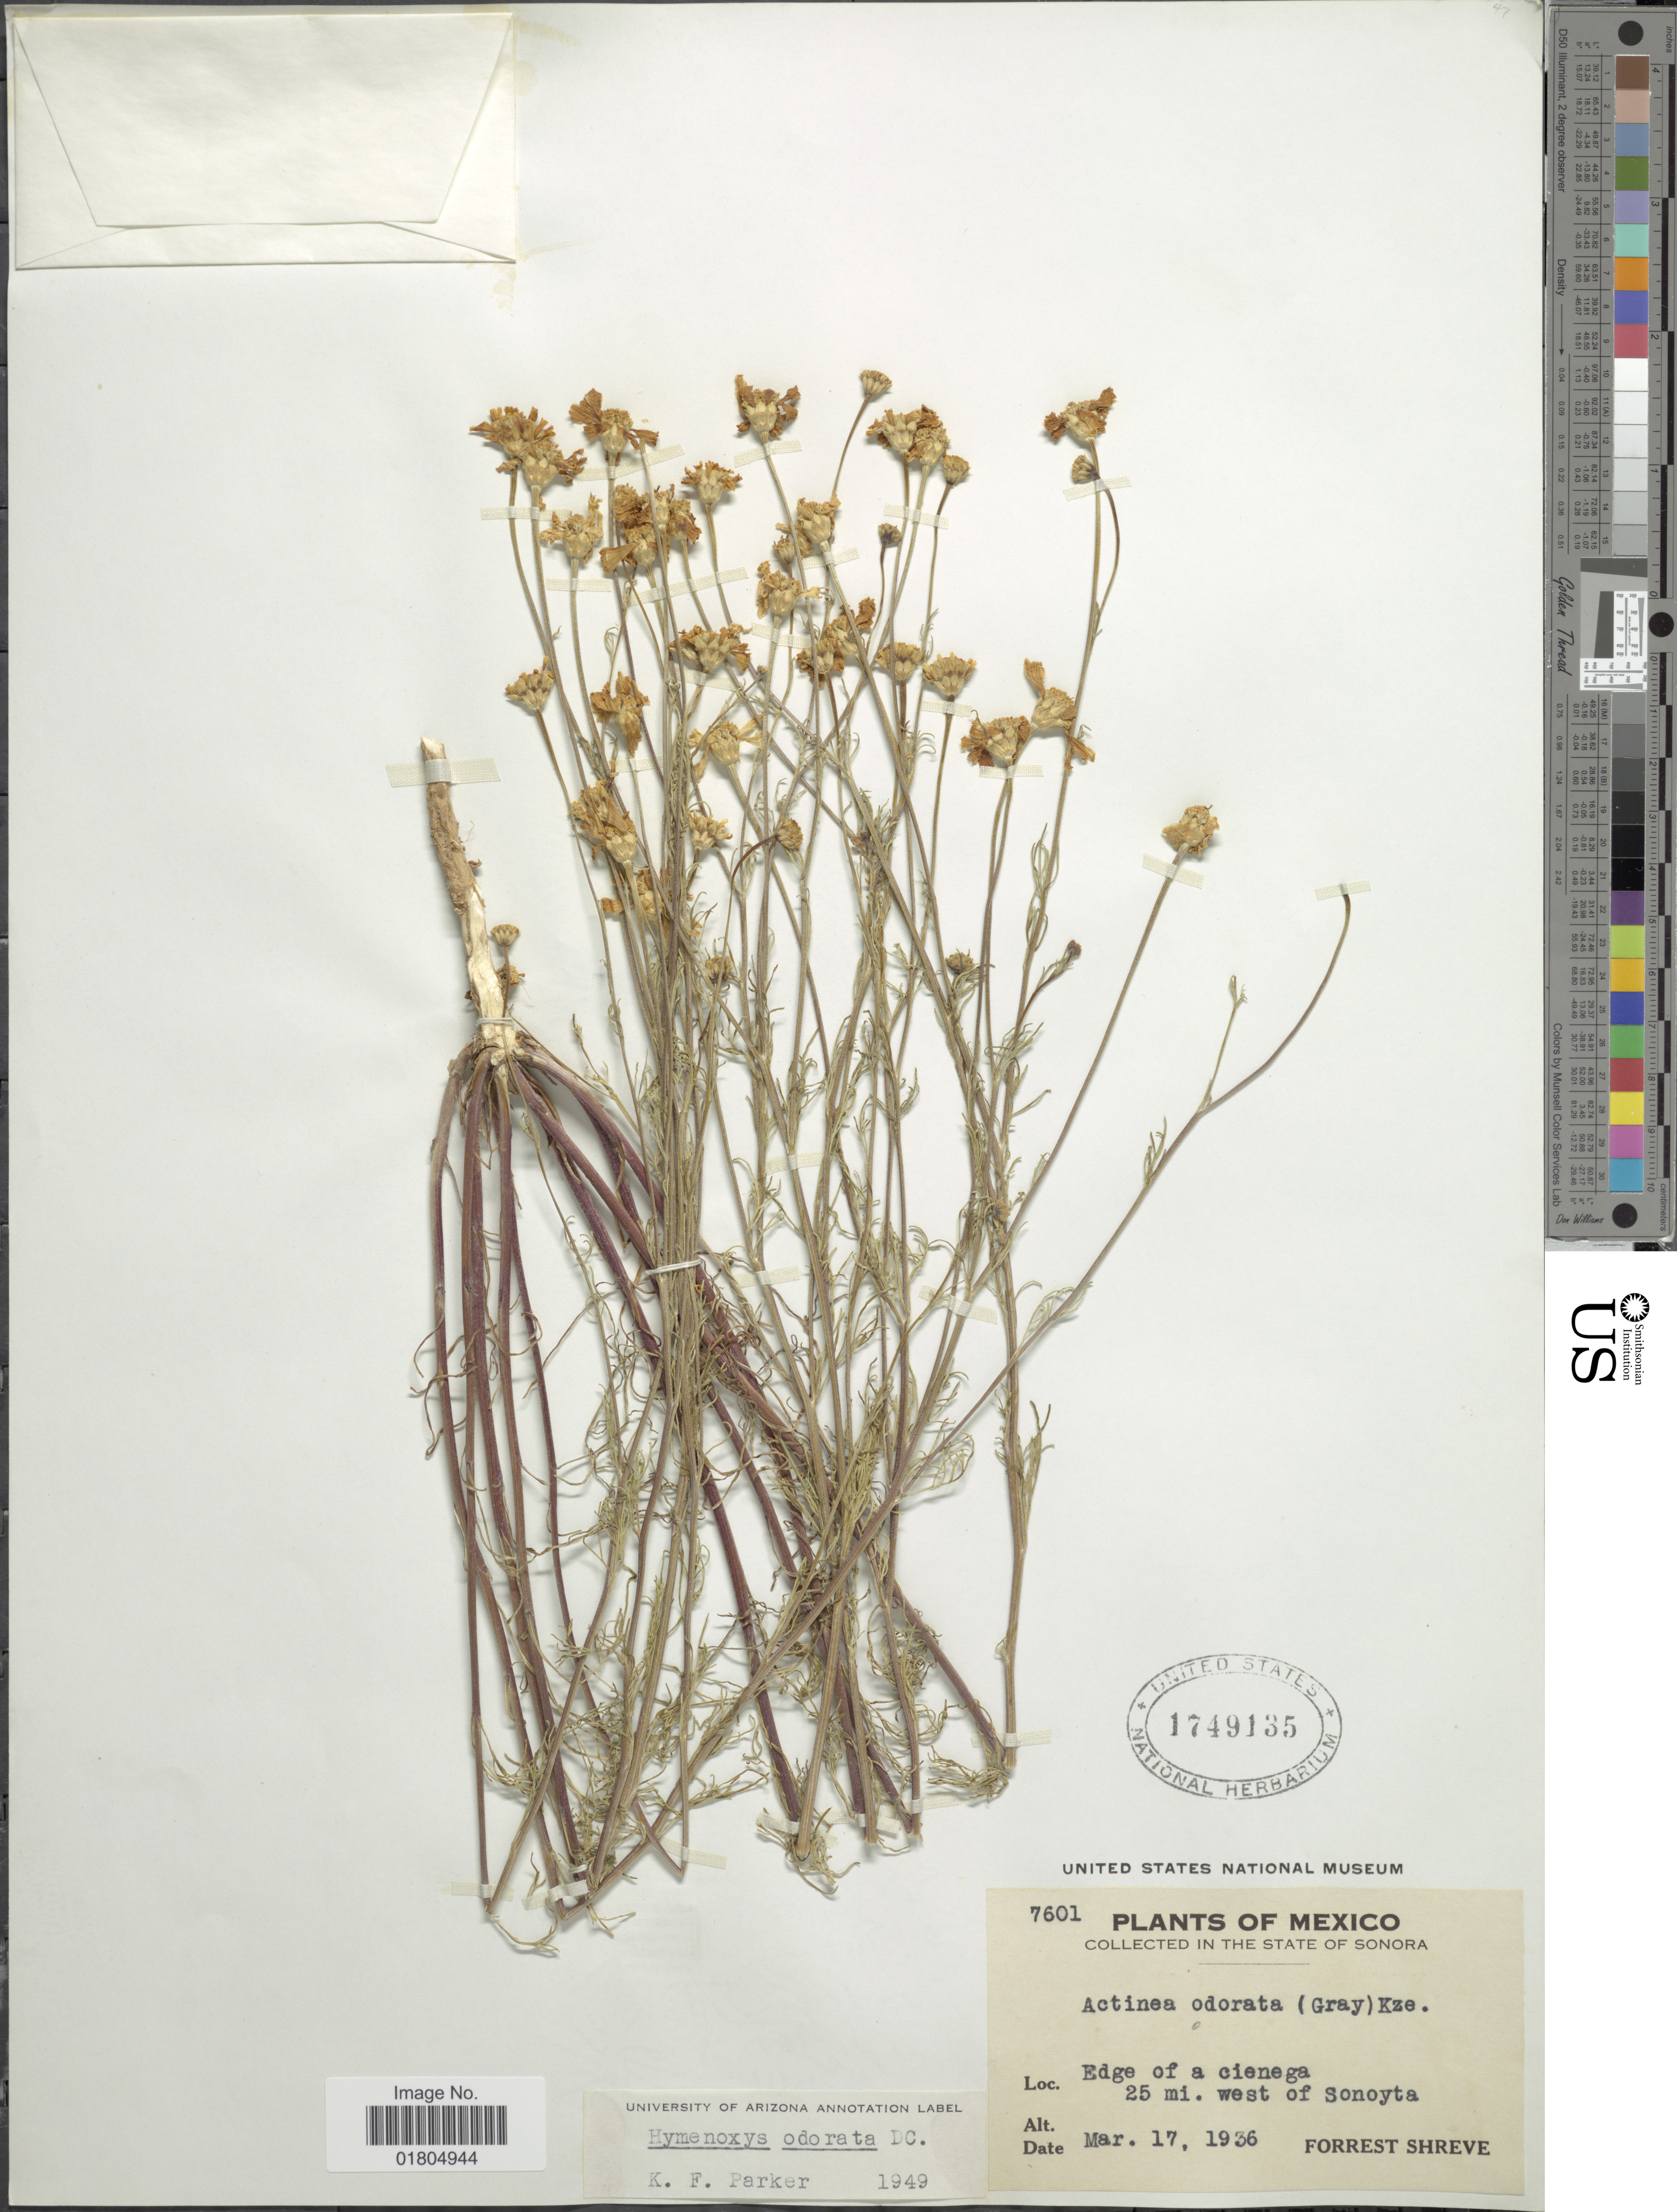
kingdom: Plantae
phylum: Tracheophyta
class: Magnoliopsida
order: Asterales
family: Asteraceae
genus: Hymenoxys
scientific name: Hymenoxys odorata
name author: DC.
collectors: F. Shreve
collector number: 7601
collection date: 1936-03-17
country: Mexico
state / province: Sonora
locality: Edge of a cienega. 25 mi. west of Sonoyta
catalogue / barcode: US 1749135